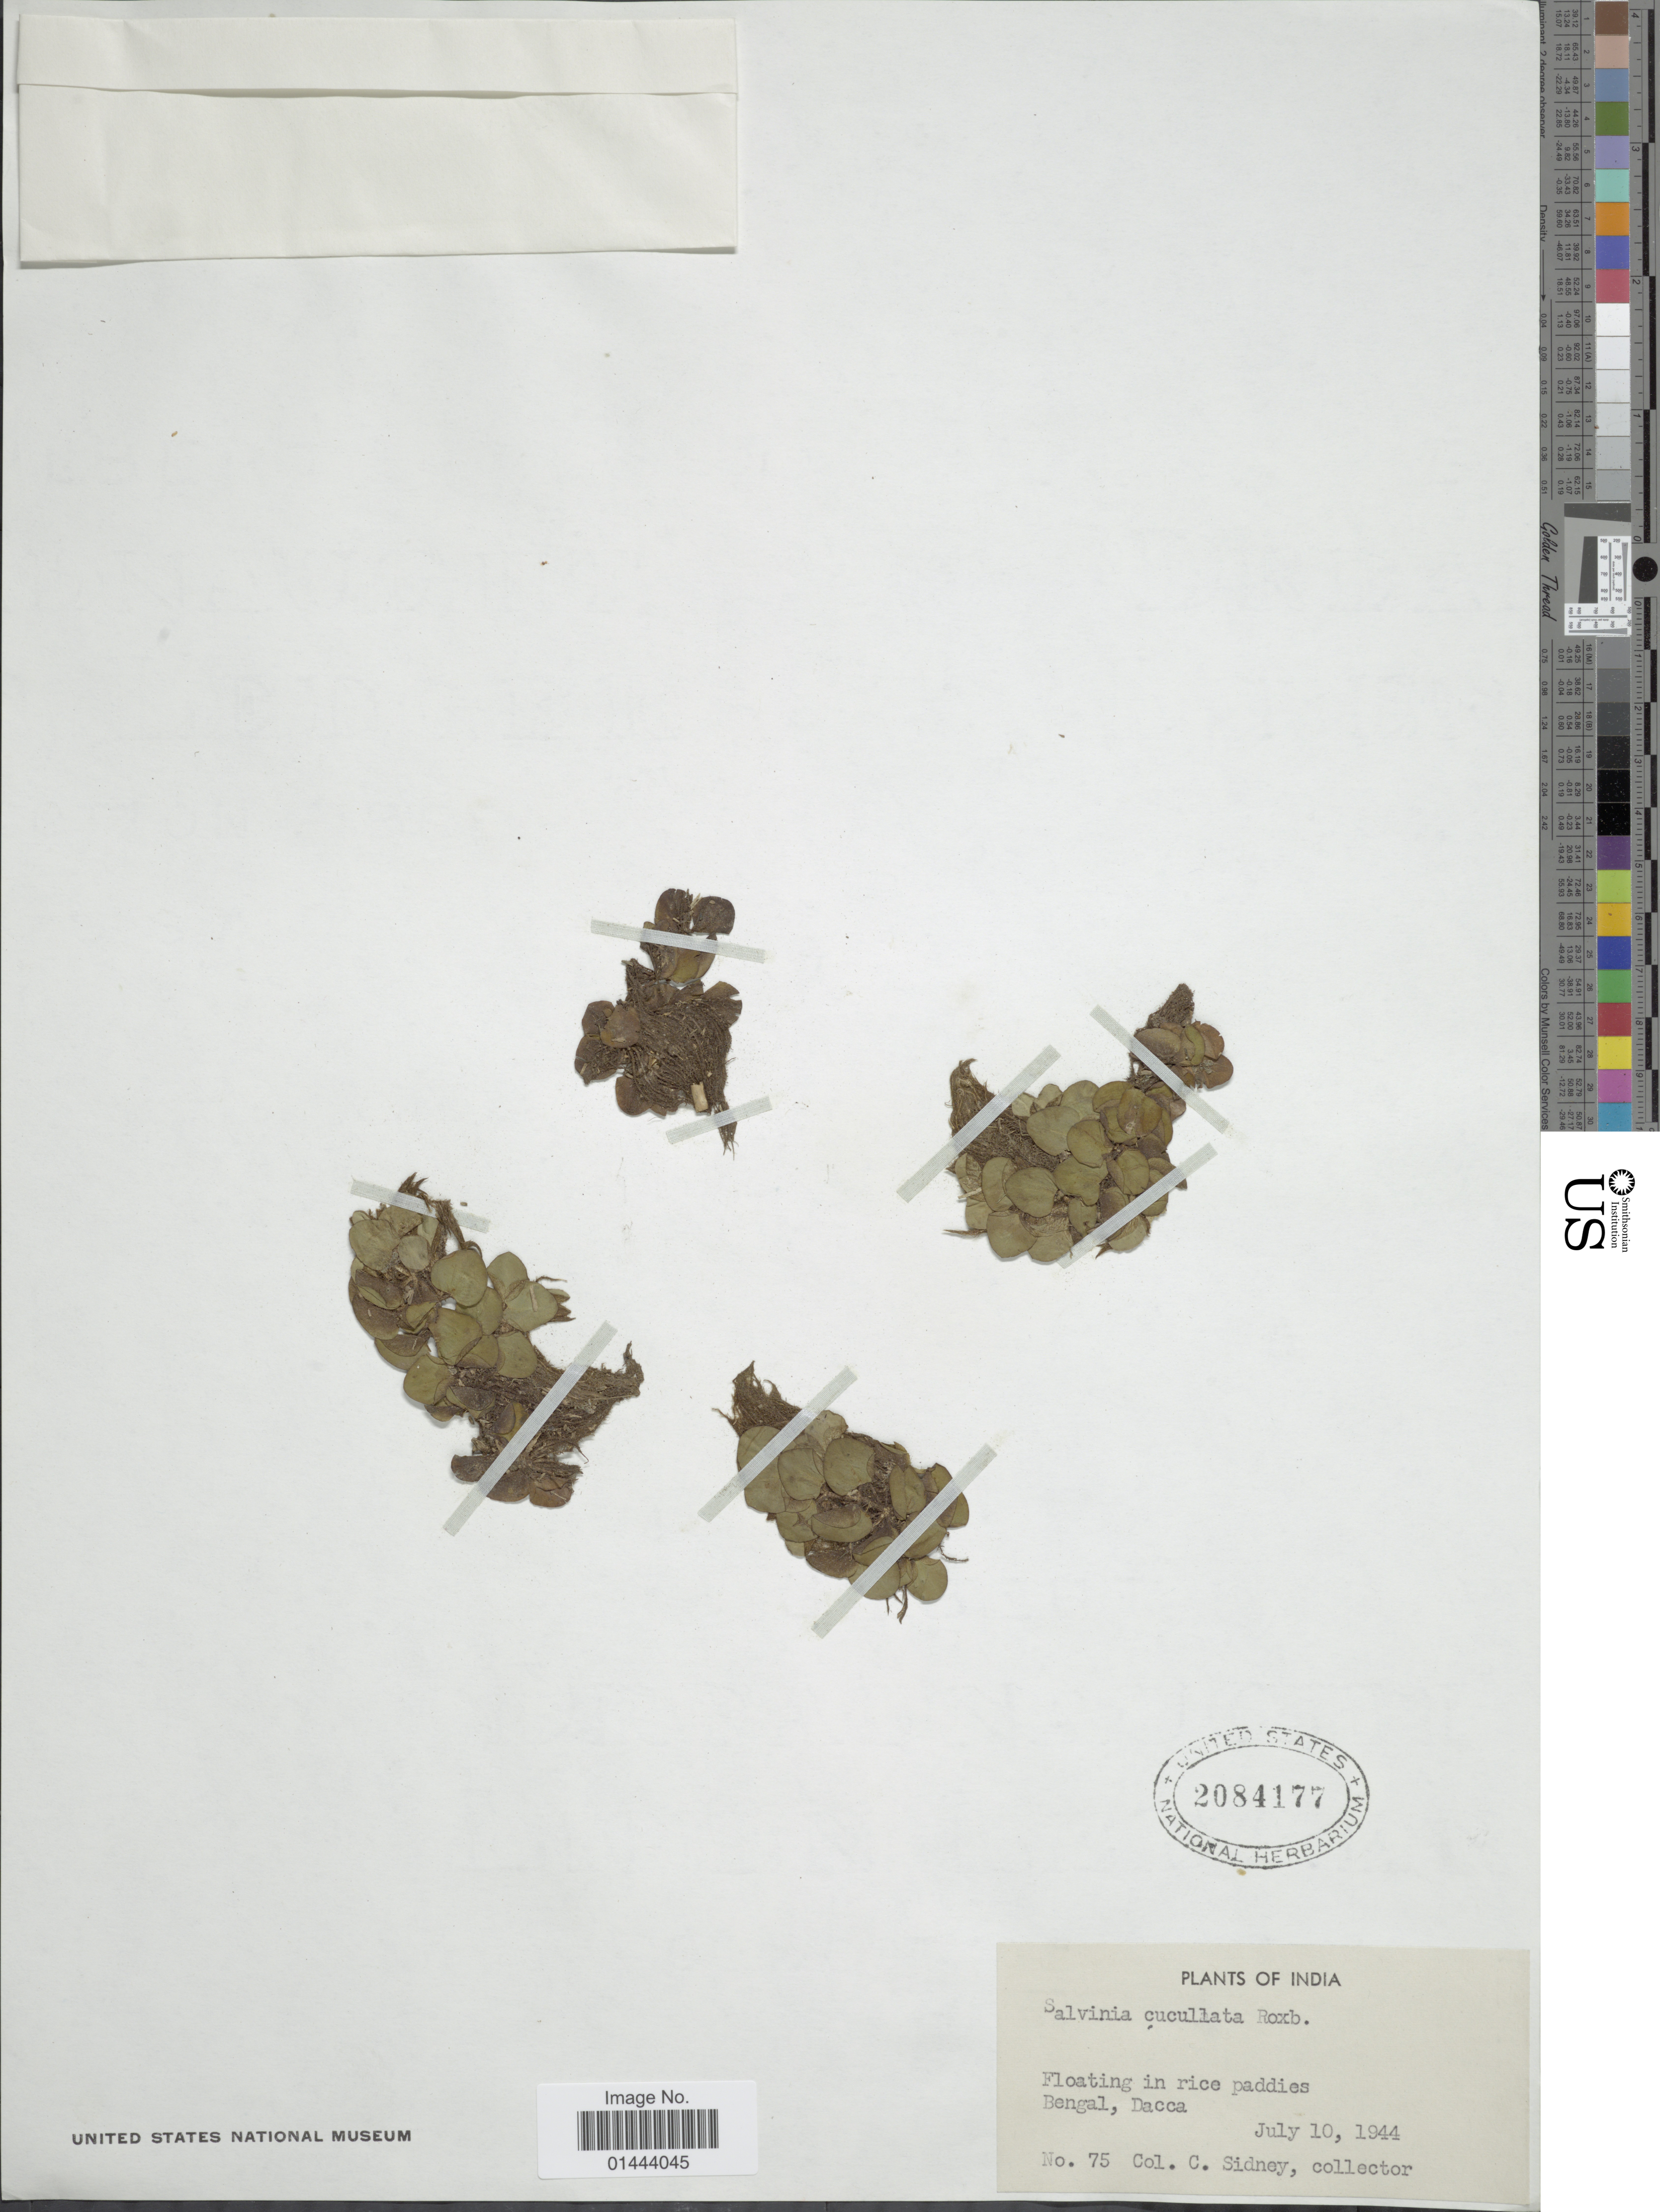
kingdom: Plantae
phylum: Tracheophyta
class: Polypodiopsida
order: Salviniales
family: Salviniaceae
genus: Salvinia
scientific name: Salvinia cucullata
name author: Roxb. ex Bory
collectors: C. Sidney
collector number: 75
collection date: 1944-07-10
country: India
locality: Floating in rice paddies, Bengal, Dacca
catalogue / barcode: US 2084177